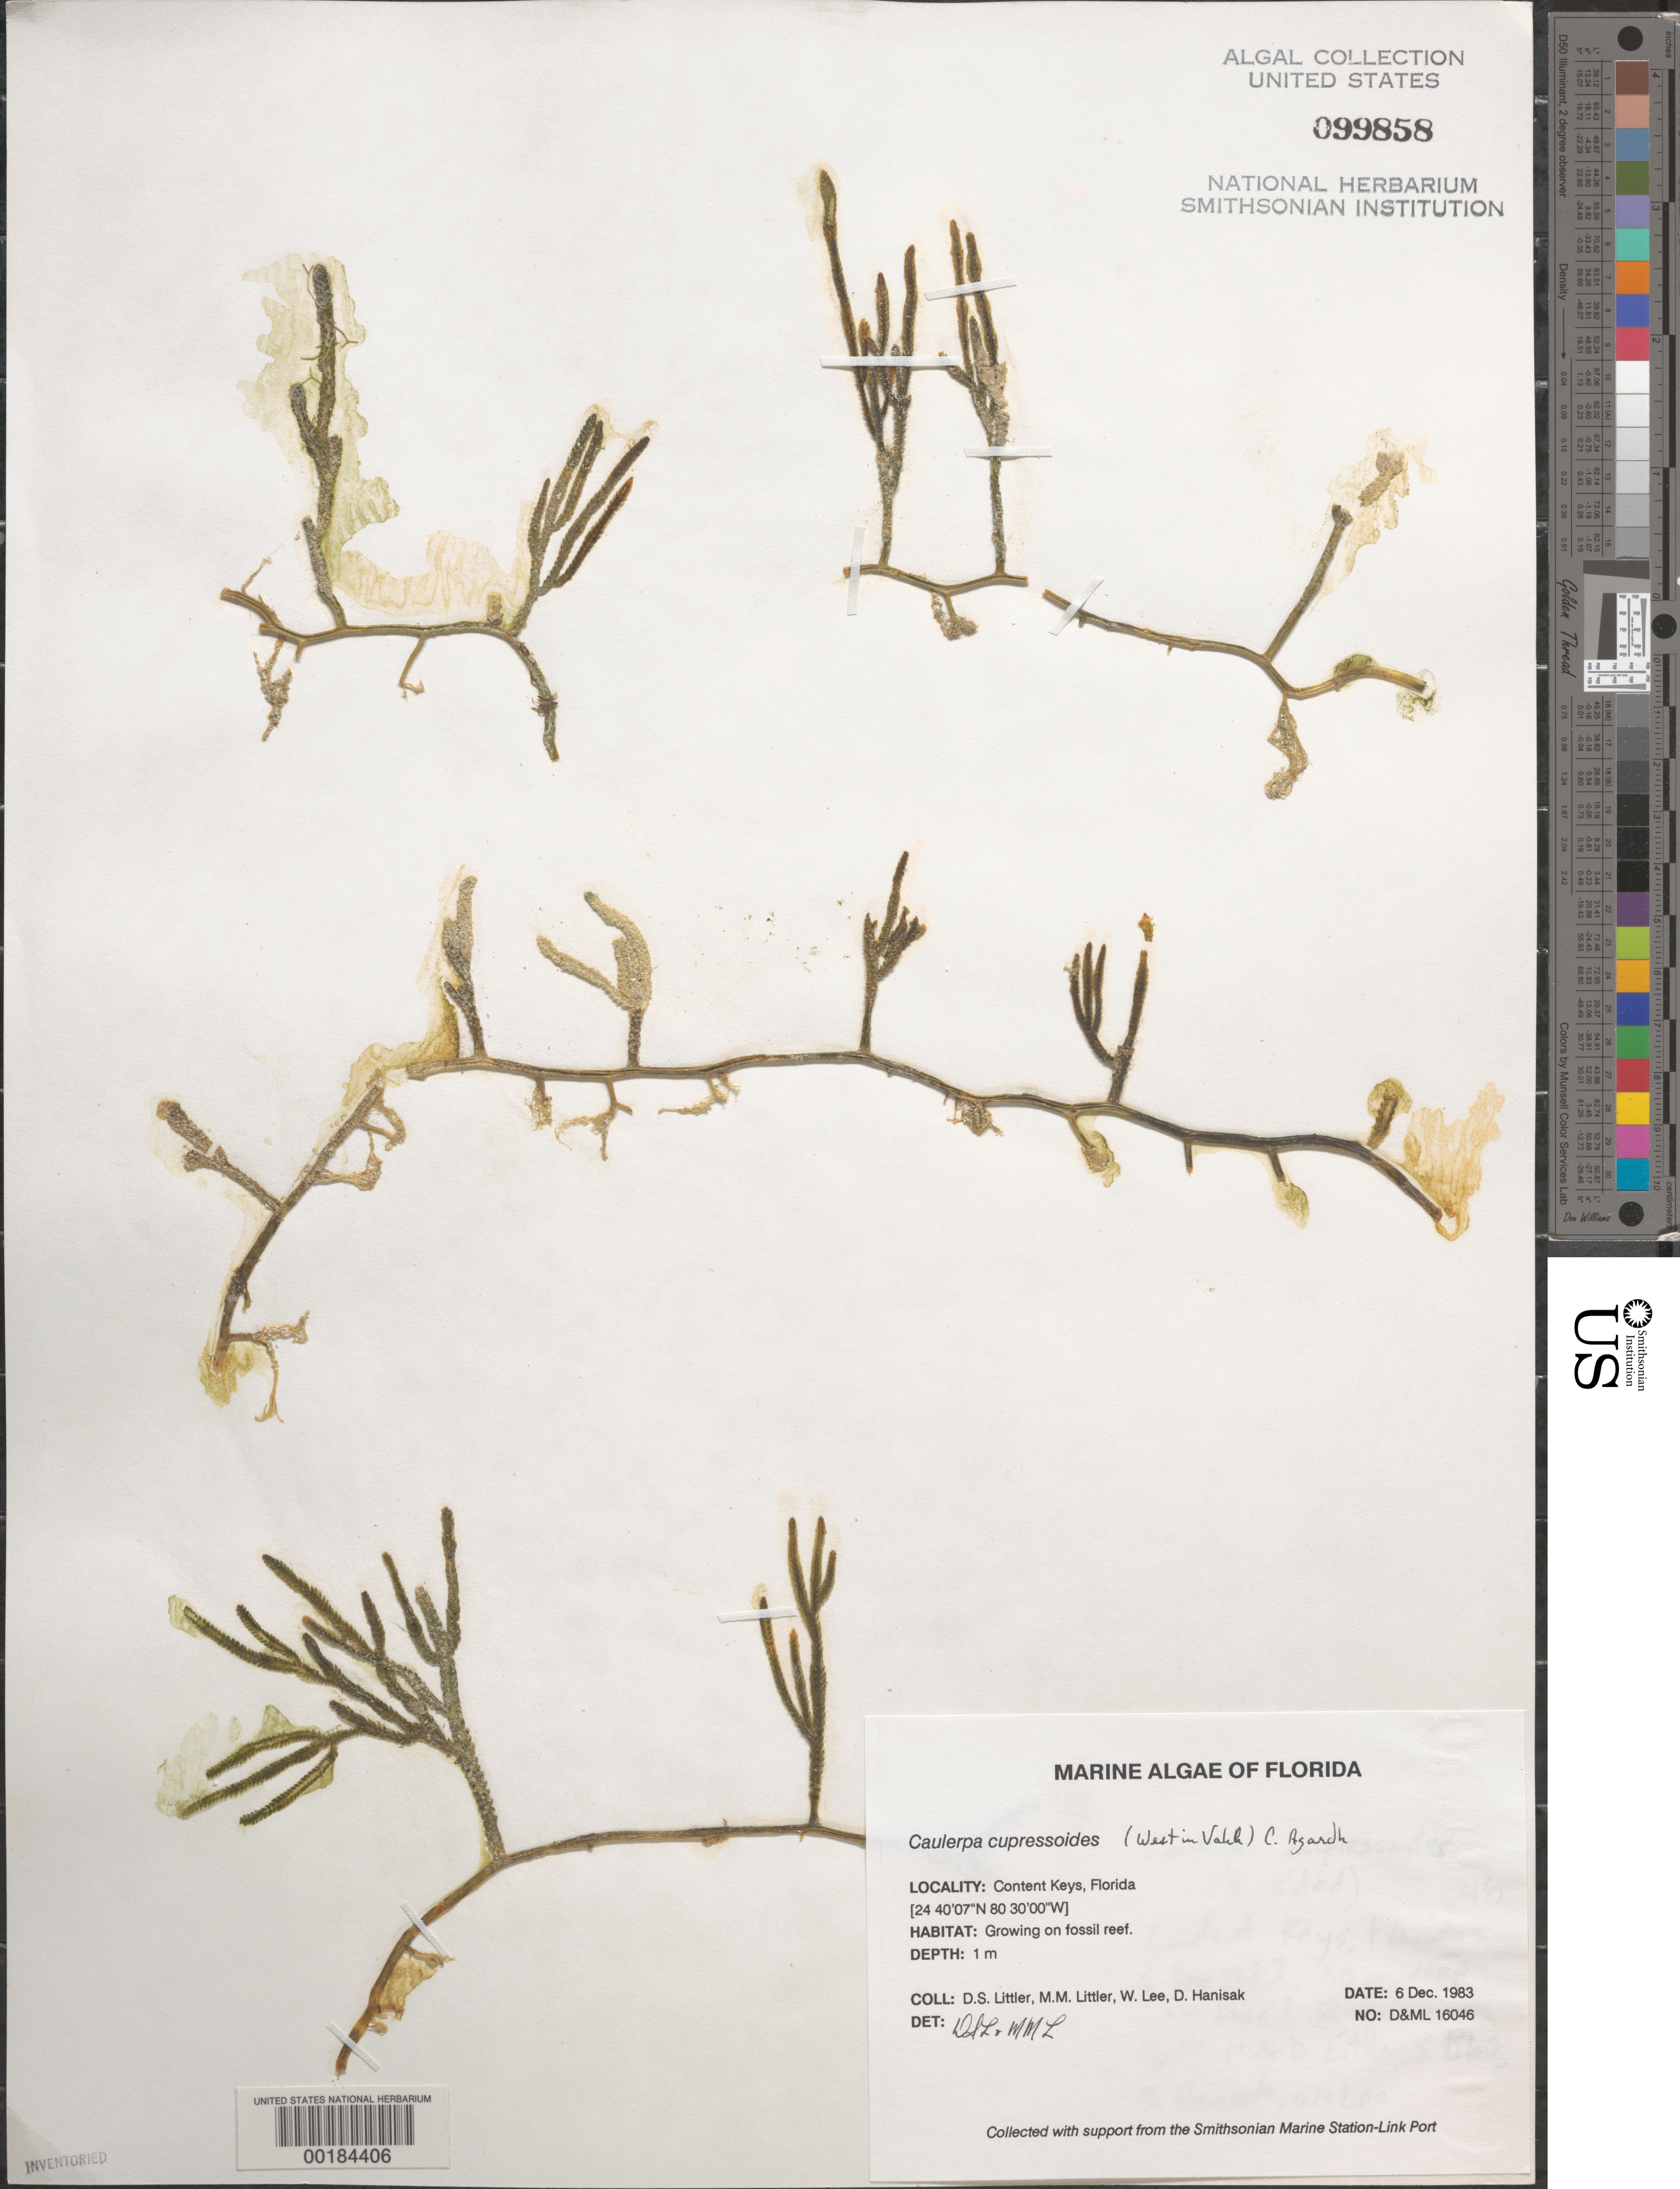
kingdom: Plantae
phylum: Chlorophyta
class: Ulvophyceae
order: Bryopsidales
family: Caulerpaceae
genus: Caulerpa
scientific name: Caulerpa cupressoides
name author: (Vahl) C. Agardh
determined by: Littler, D. S.; Littler, M. M.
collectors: D. S. Littler, M. M. Littler, W. Lee & M. Hanisak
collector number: D&ML 16046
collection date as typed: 06 Dec 1983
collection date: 1983-12-06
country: United States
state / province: Florida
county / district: Monroe County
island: Content Keys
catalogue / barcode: US 99858